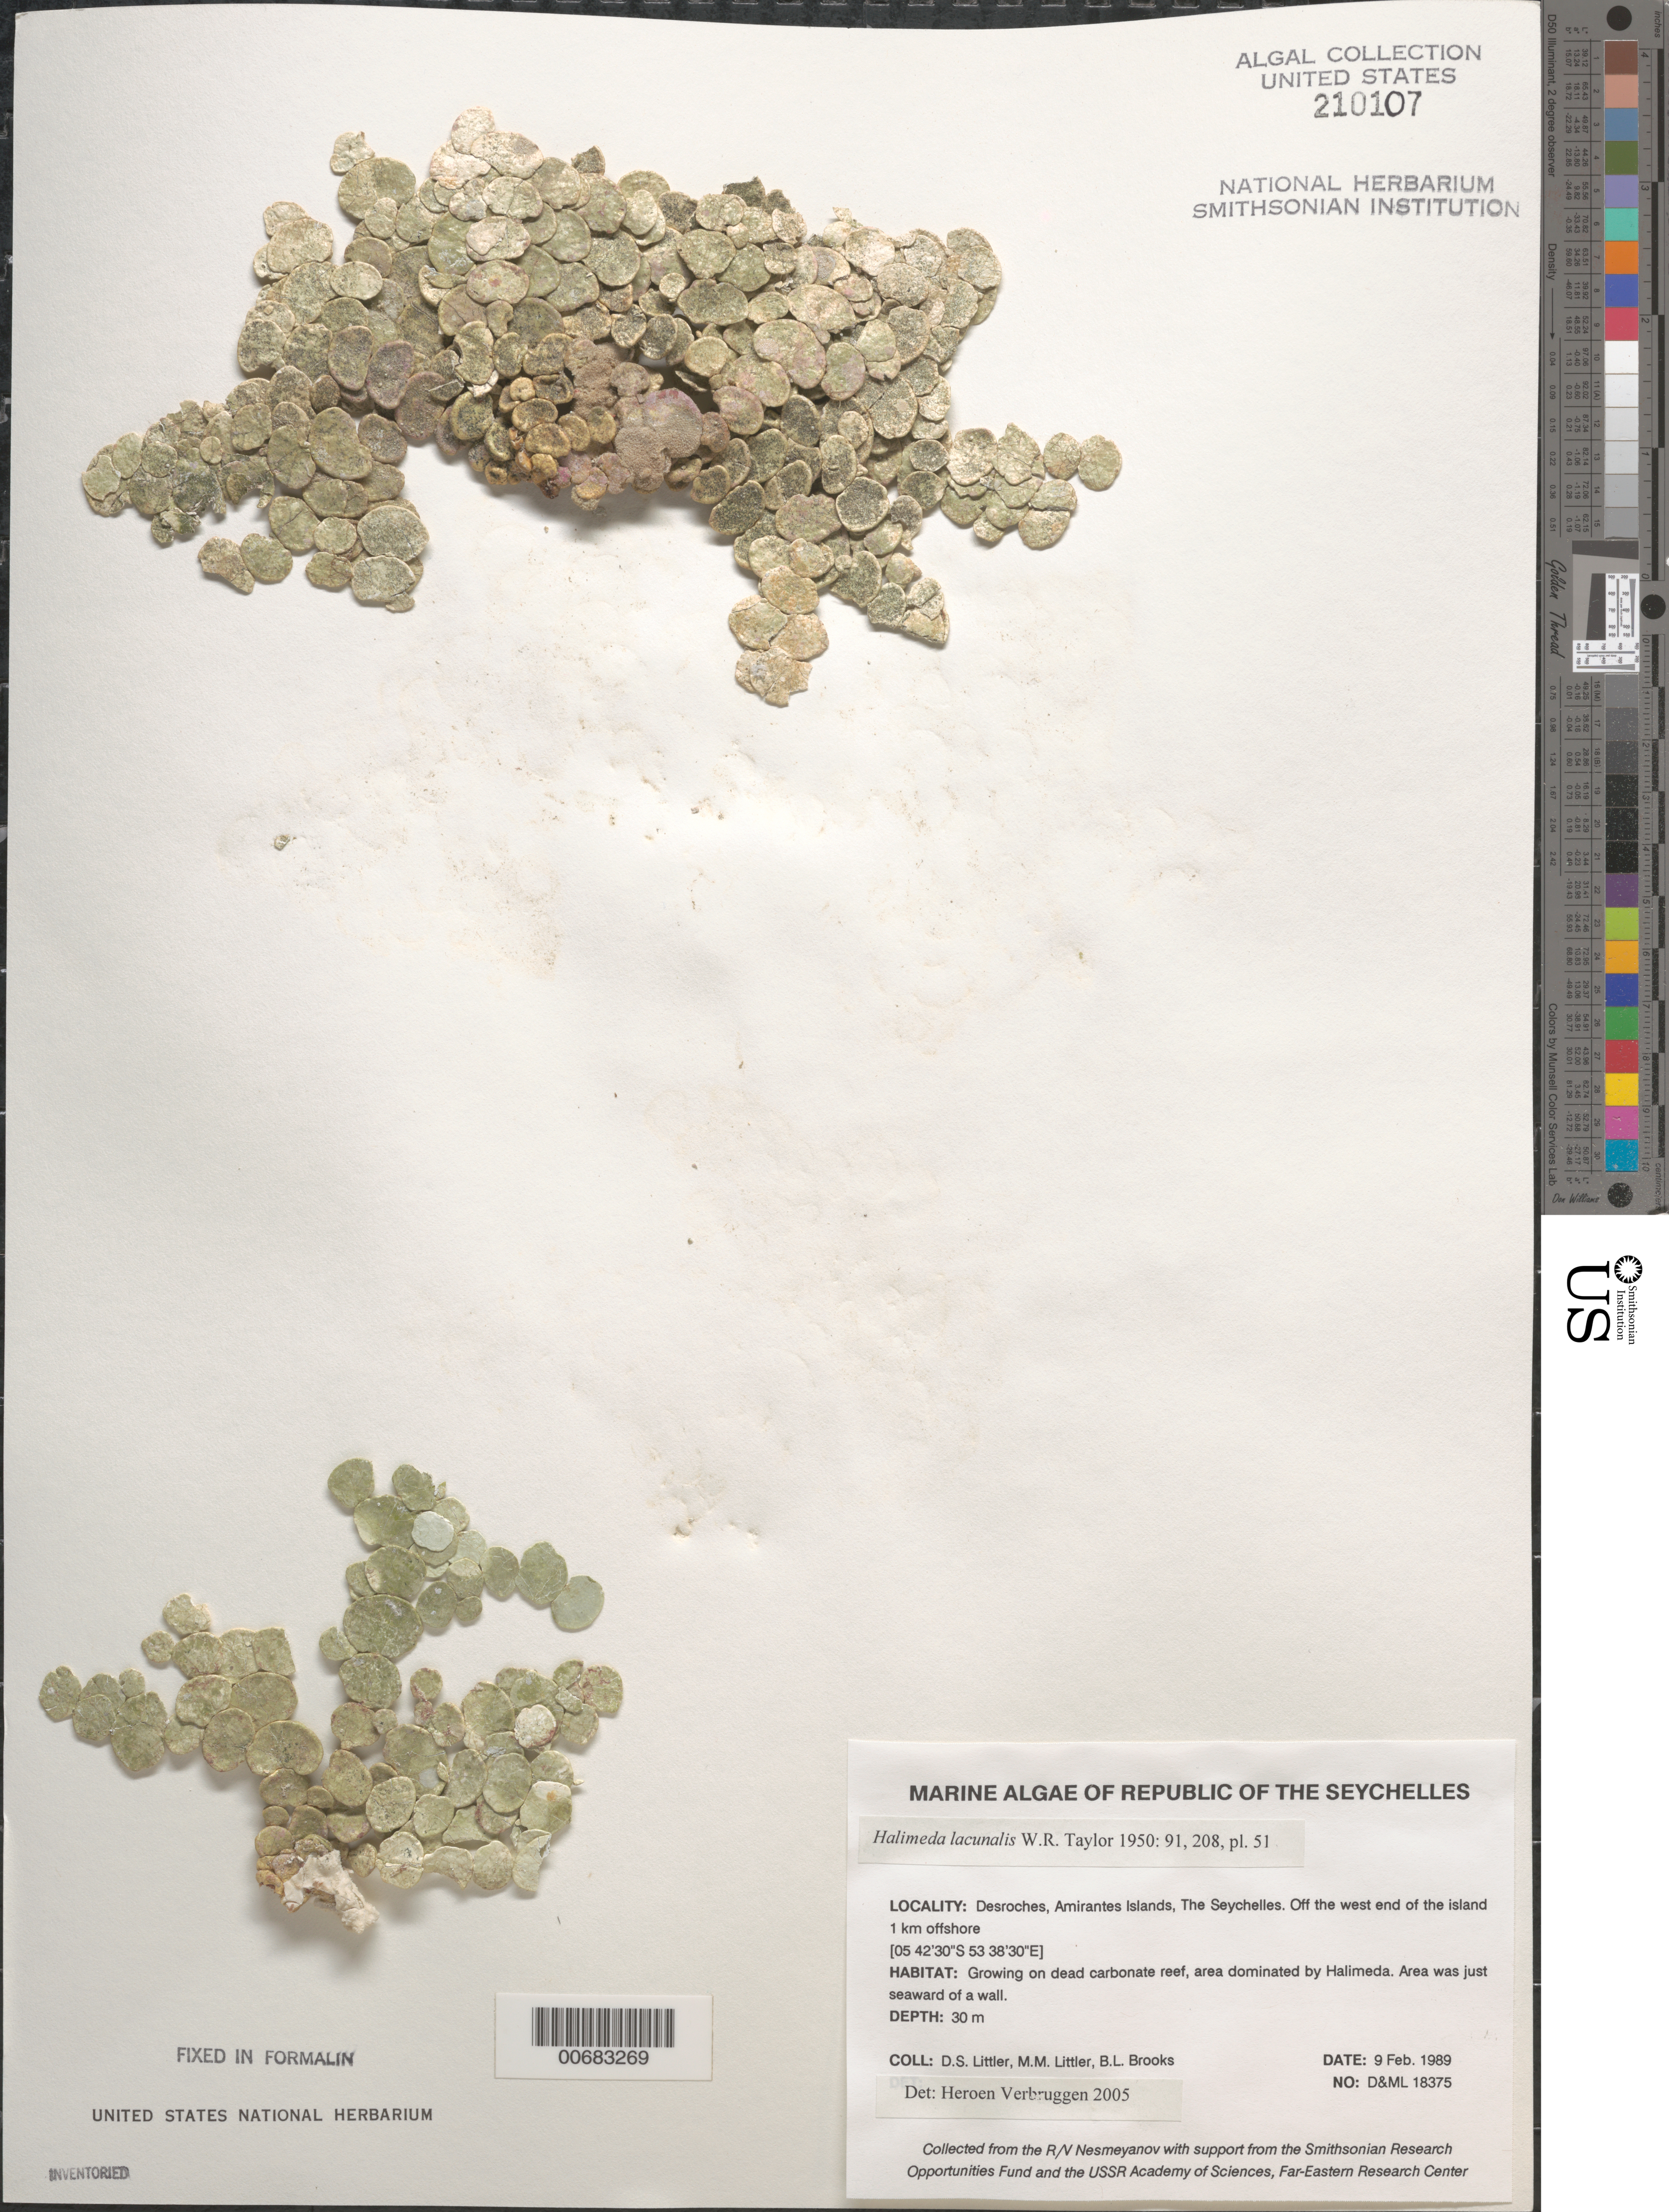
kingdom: Plantae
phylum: Chlorophyta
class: Ulvophyceae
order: Bryopsidales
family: Halimedaceae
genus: Halimeda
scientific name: Halimeda lacunalis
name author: W.R. Taylor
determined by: Verbruggen, H.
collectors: D. S. Littler, M. M. Littler & B. Brooks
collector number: D&ML 18375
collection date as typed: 09 Feb 1989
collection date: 1989-02-09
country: Seychelles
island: Desroches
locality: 1 km off west end of island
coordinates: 05 42'30"S, 53 38'30"E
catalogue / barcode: US 210107